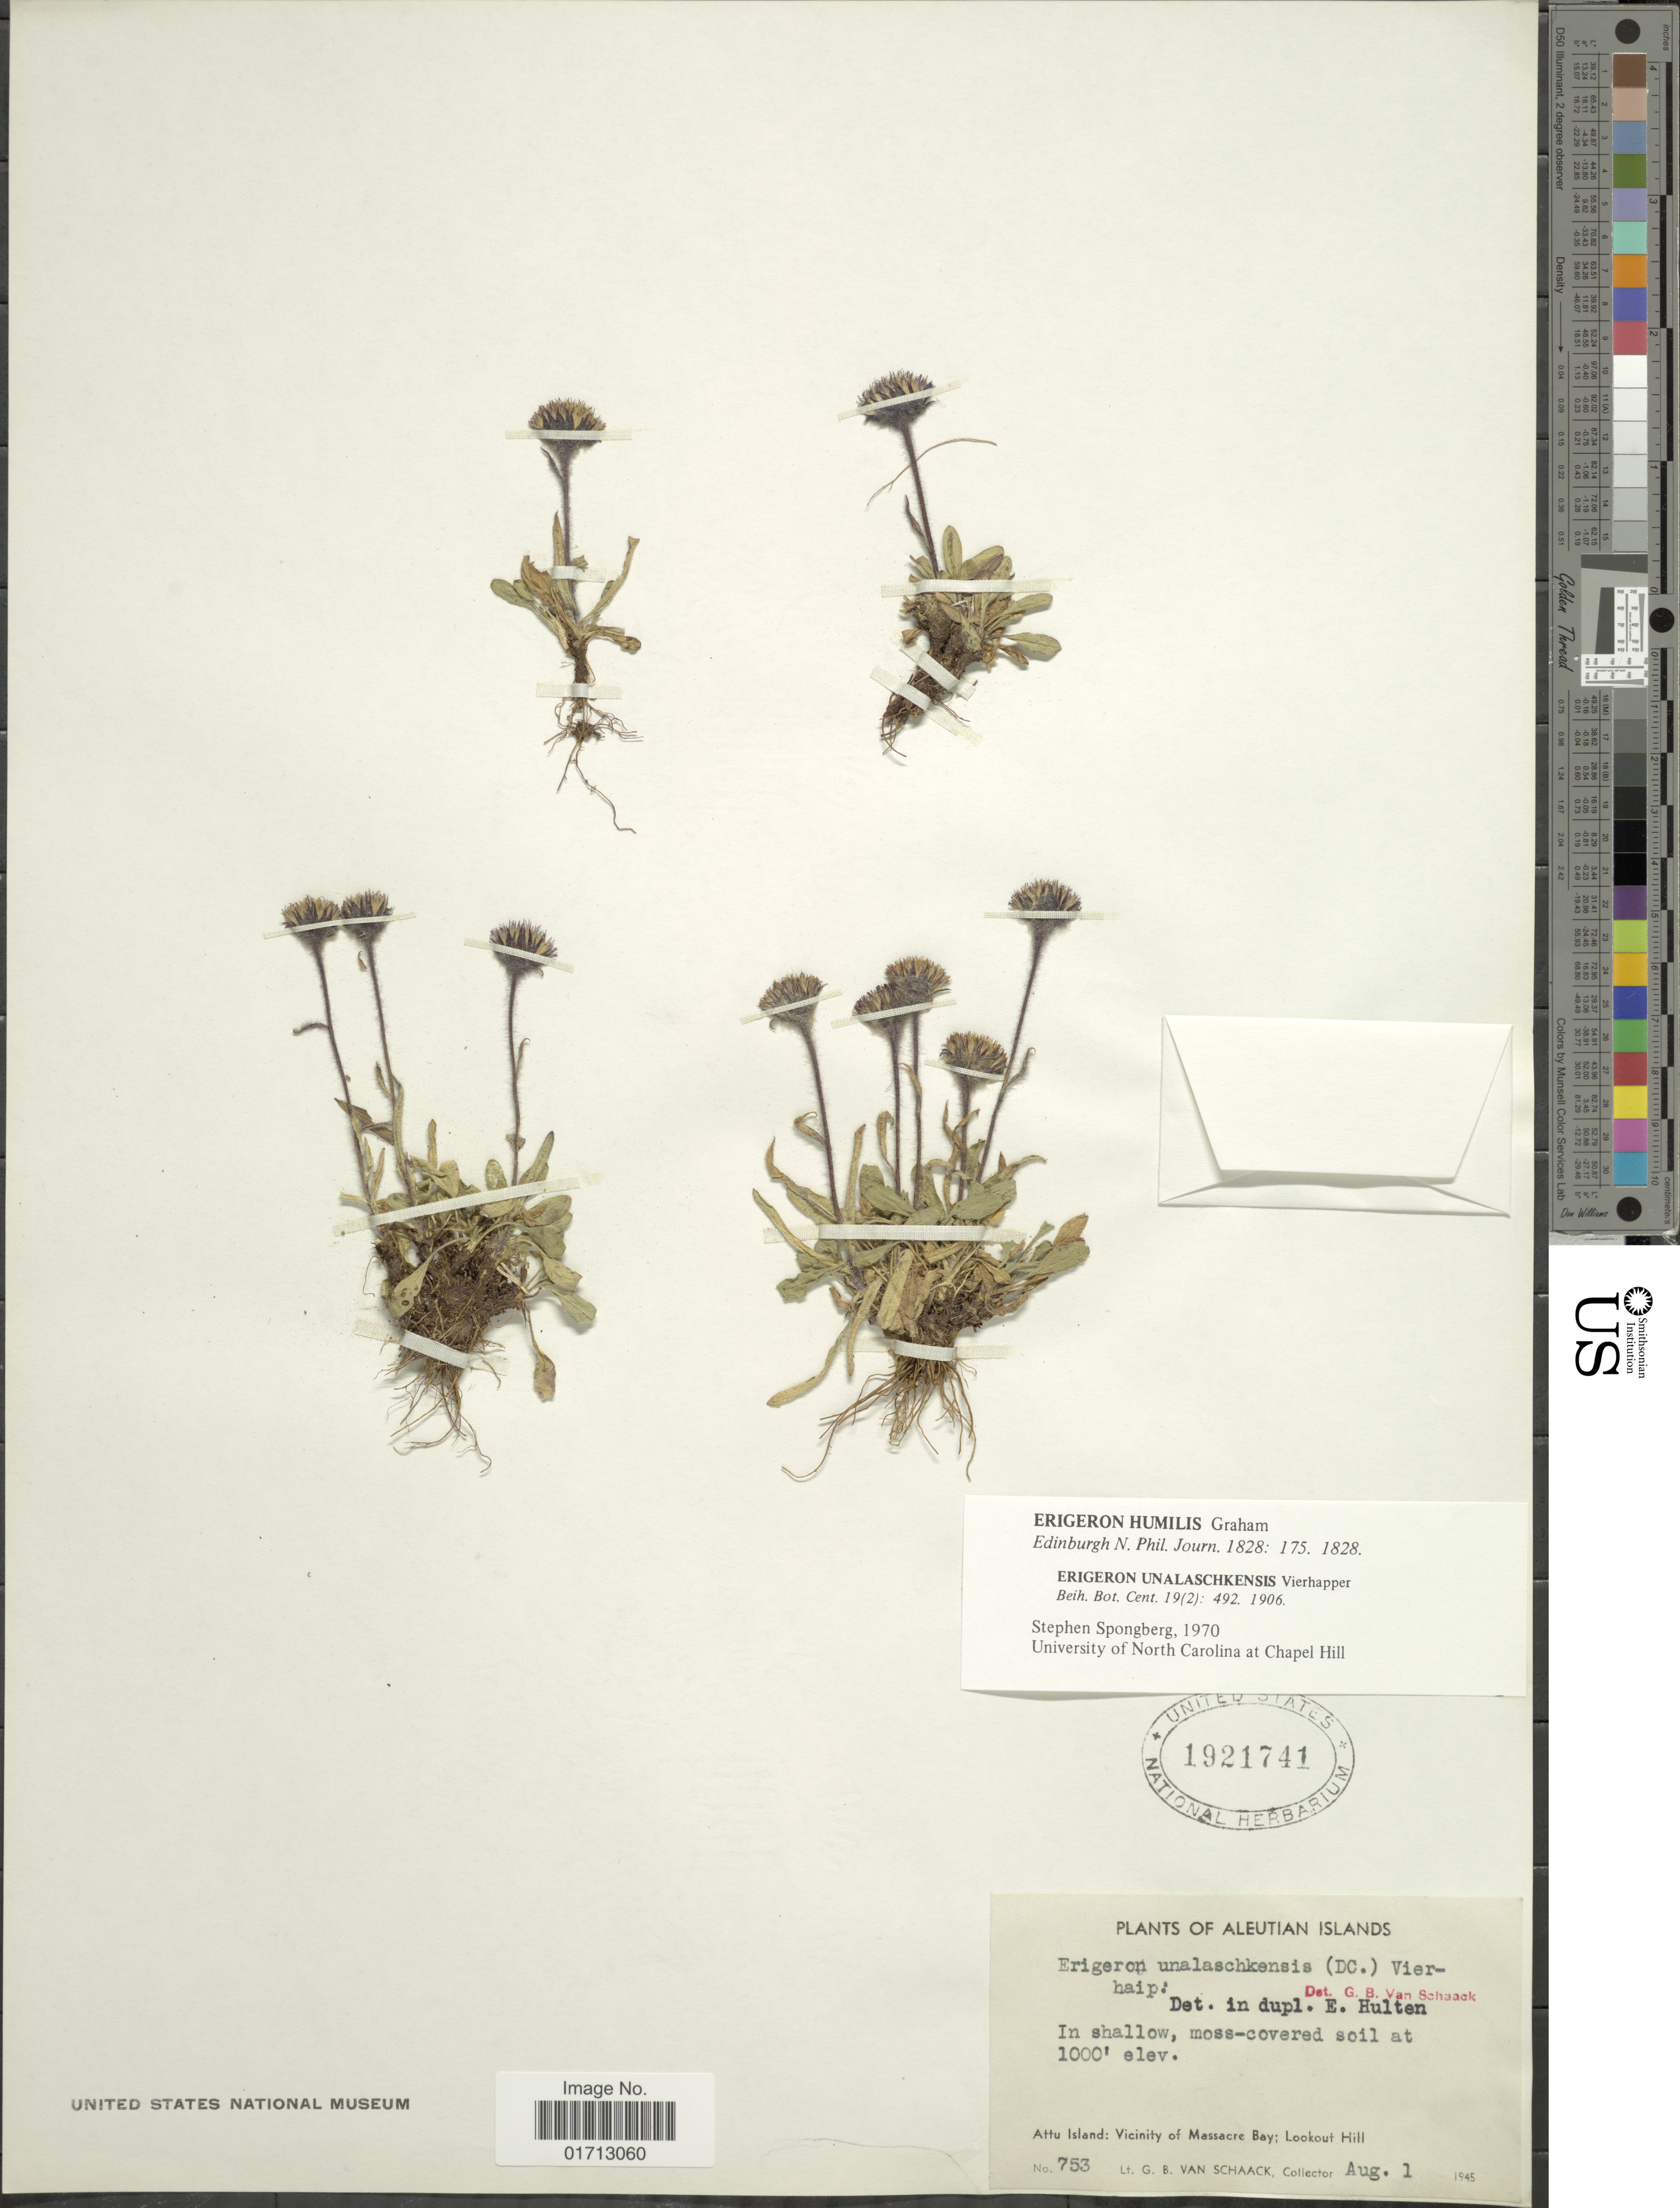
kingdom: Plantae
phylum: Tracheophyta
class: Magnoliopsida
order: Asterales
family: Asteraceae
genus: Erigeron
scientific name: Erigeron humilis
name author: Graham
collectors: G. Van Schaak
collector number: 753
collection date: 1945-08-01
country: United States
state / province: Alaska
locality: Aleutian Islands, Attu Island: Vicinity of Massacre Bay; Lookout Hill.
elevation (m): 305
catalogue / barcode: US 1921741